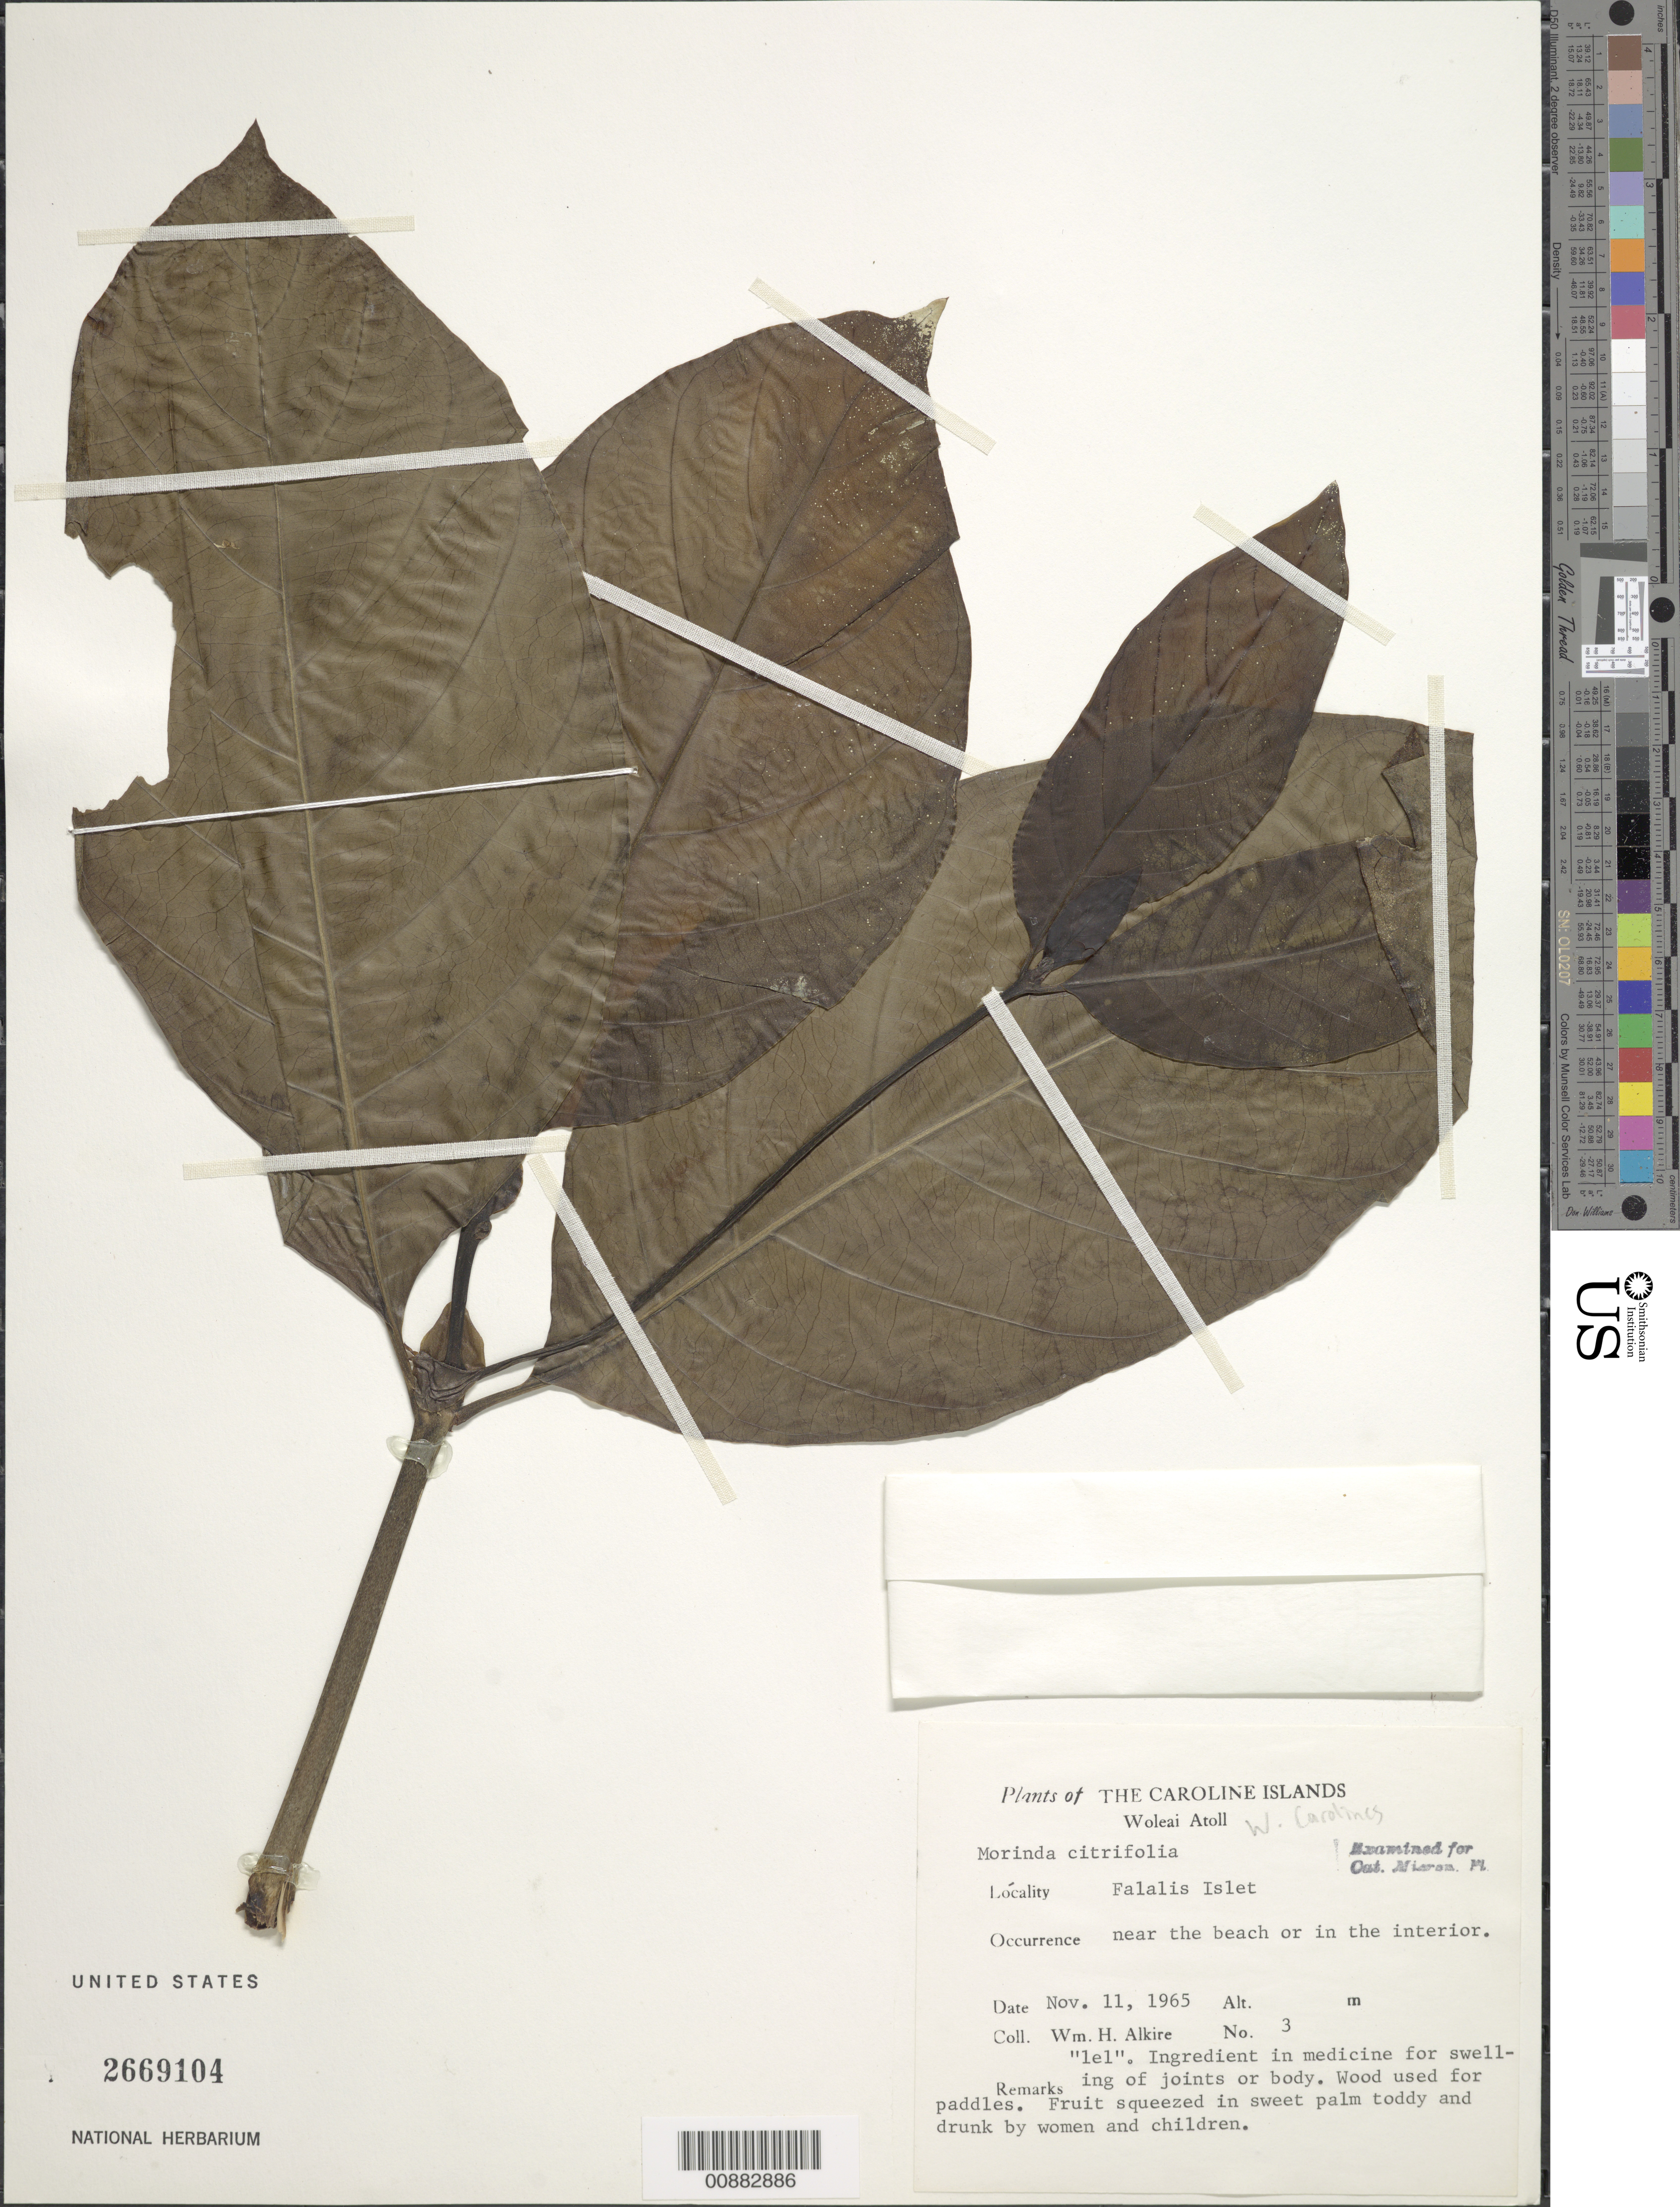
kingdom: Plantae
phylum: Tracheophyta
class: Magnoliopsida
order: Gentianales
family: Rubiaceae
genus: Morinda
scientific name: Morinda citrifolia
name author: L.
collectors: W. Alkire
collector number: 3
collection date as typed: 11 Nov 1965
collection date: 1965-11-11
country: Micronesia, Federated States of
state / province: Yap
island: Woleai Atoll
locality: Falalis I.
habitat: Near the beach or in the interior.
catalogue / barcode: US 2669104